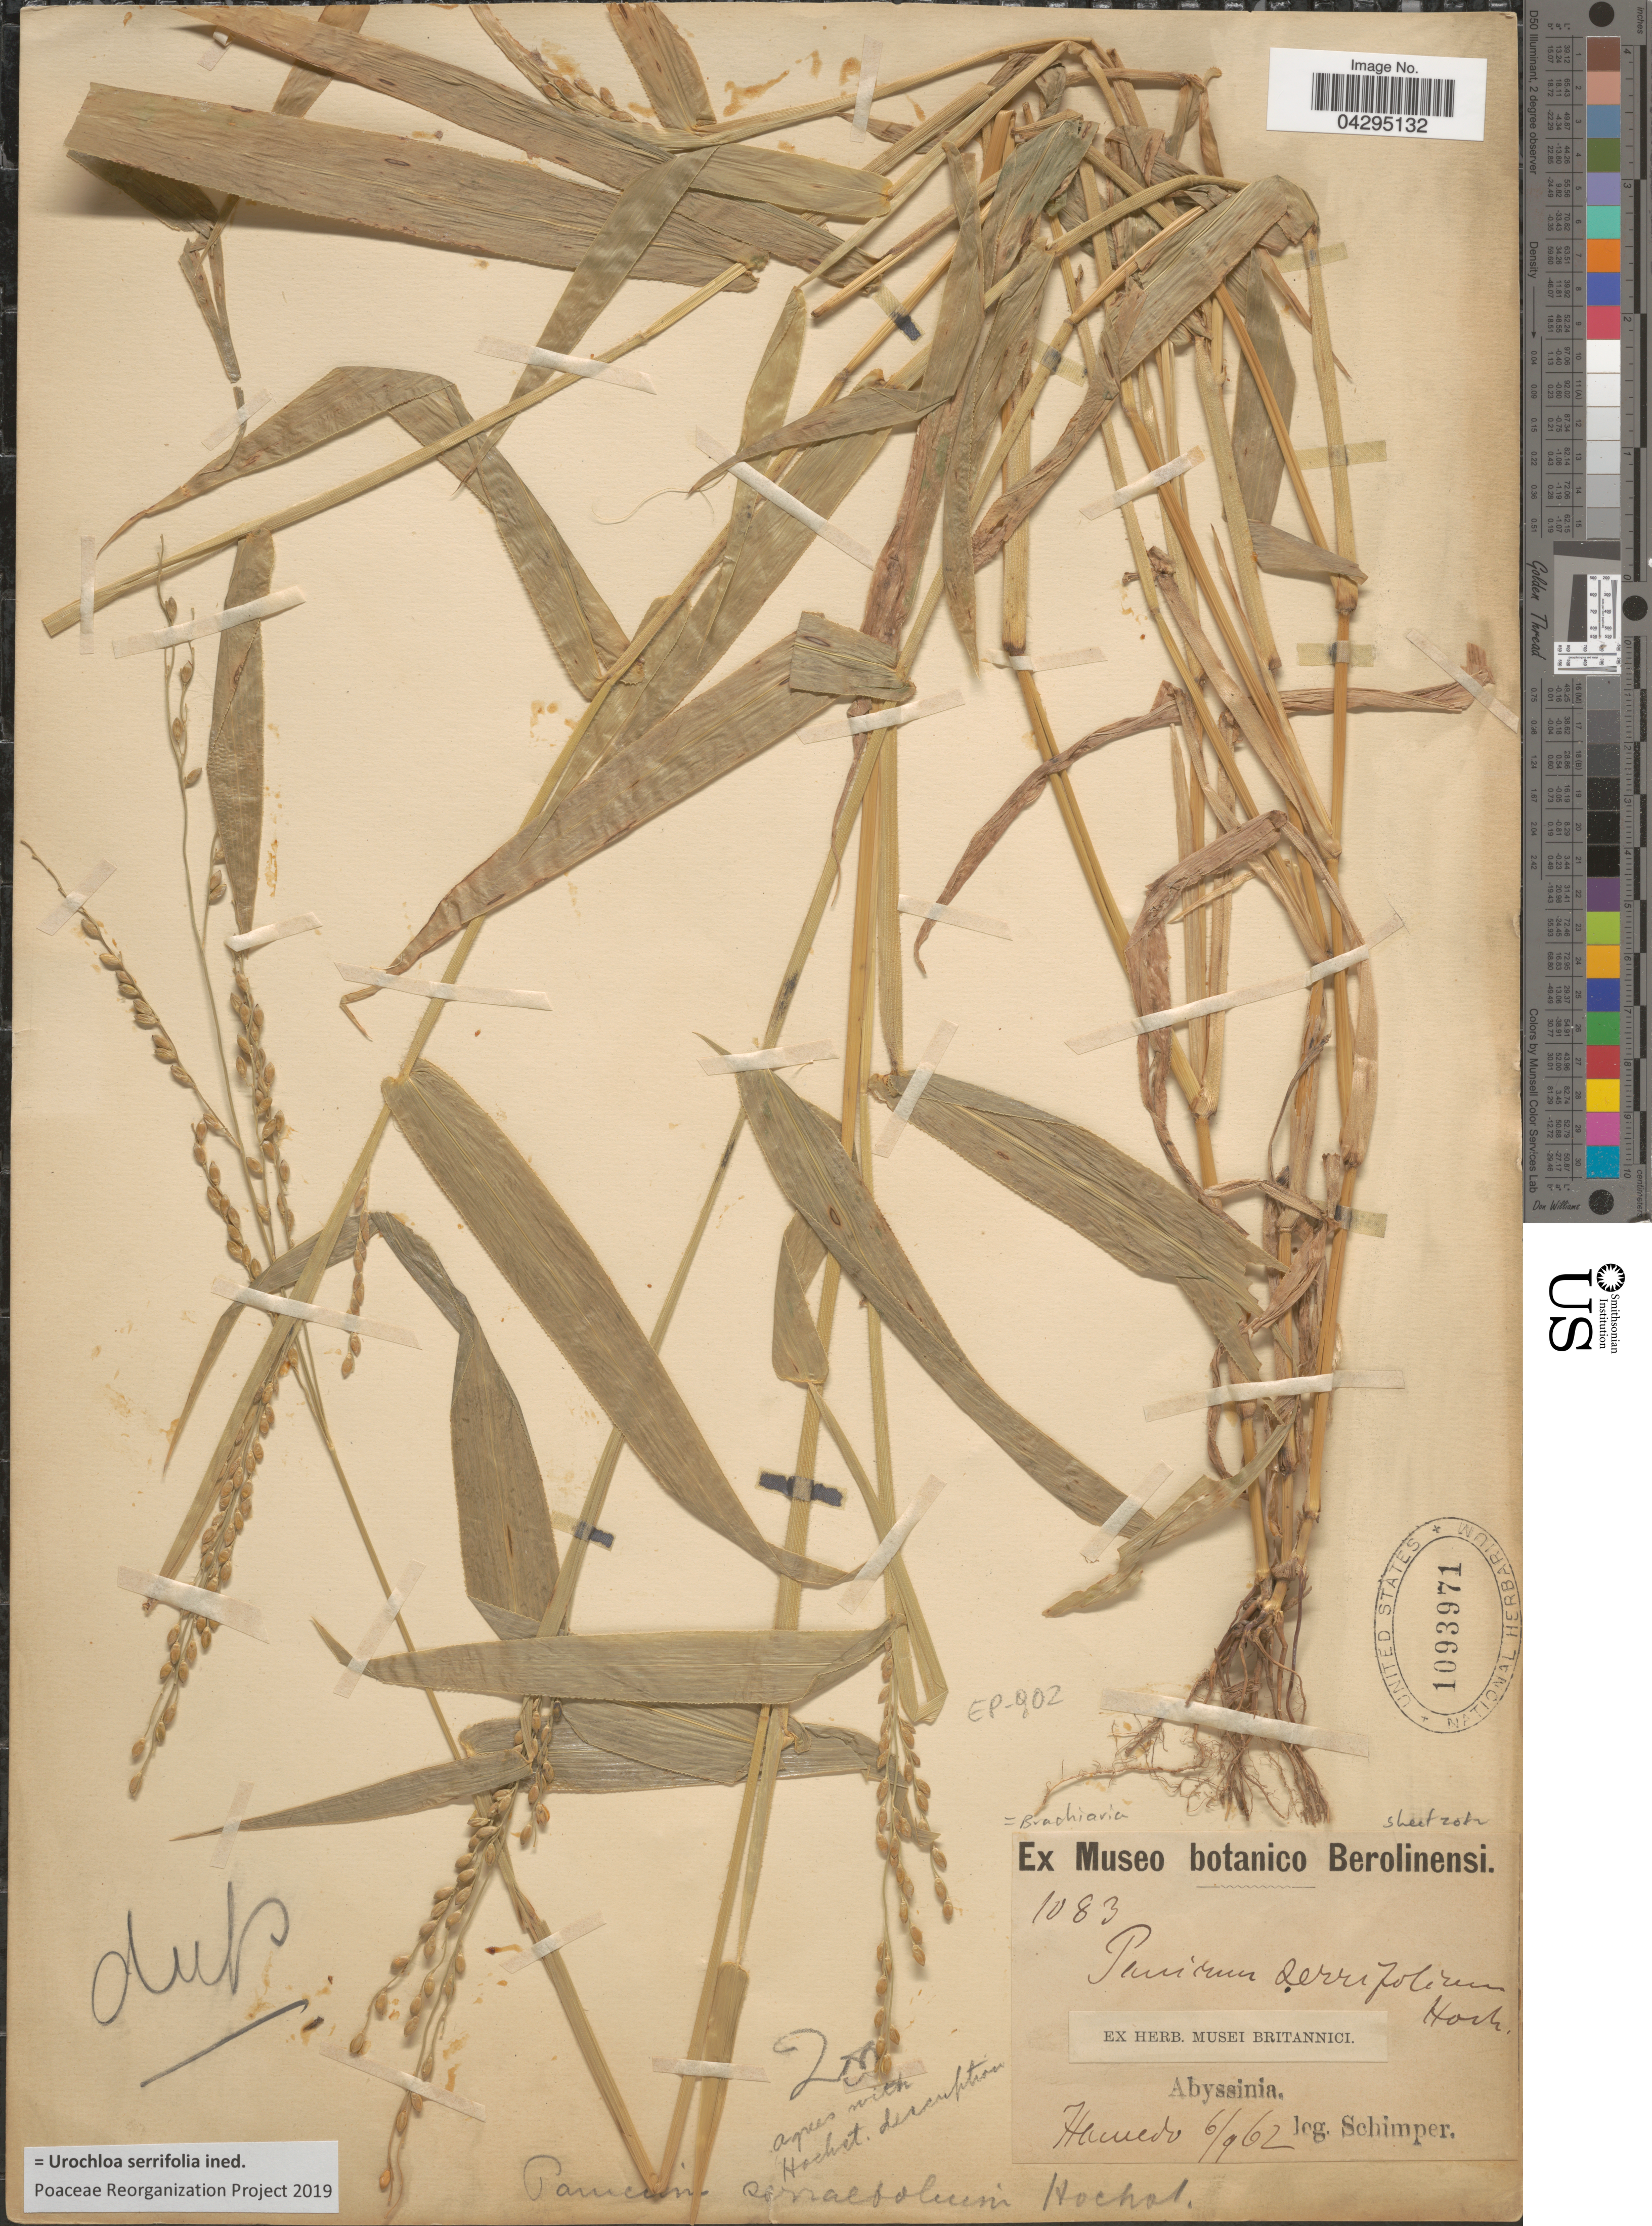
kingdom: Plantae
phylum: Tracheophyta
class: Liliopsida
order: Poales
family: Poaceae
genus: Urochloa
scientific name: Urochloa serrifolia ined.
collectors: -. Schimper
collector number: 1083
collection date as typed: Transcribed d/m/y: 6/9/62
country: Ethiopia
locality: Abyssinia. Hamedo.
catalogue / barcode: US 1093971